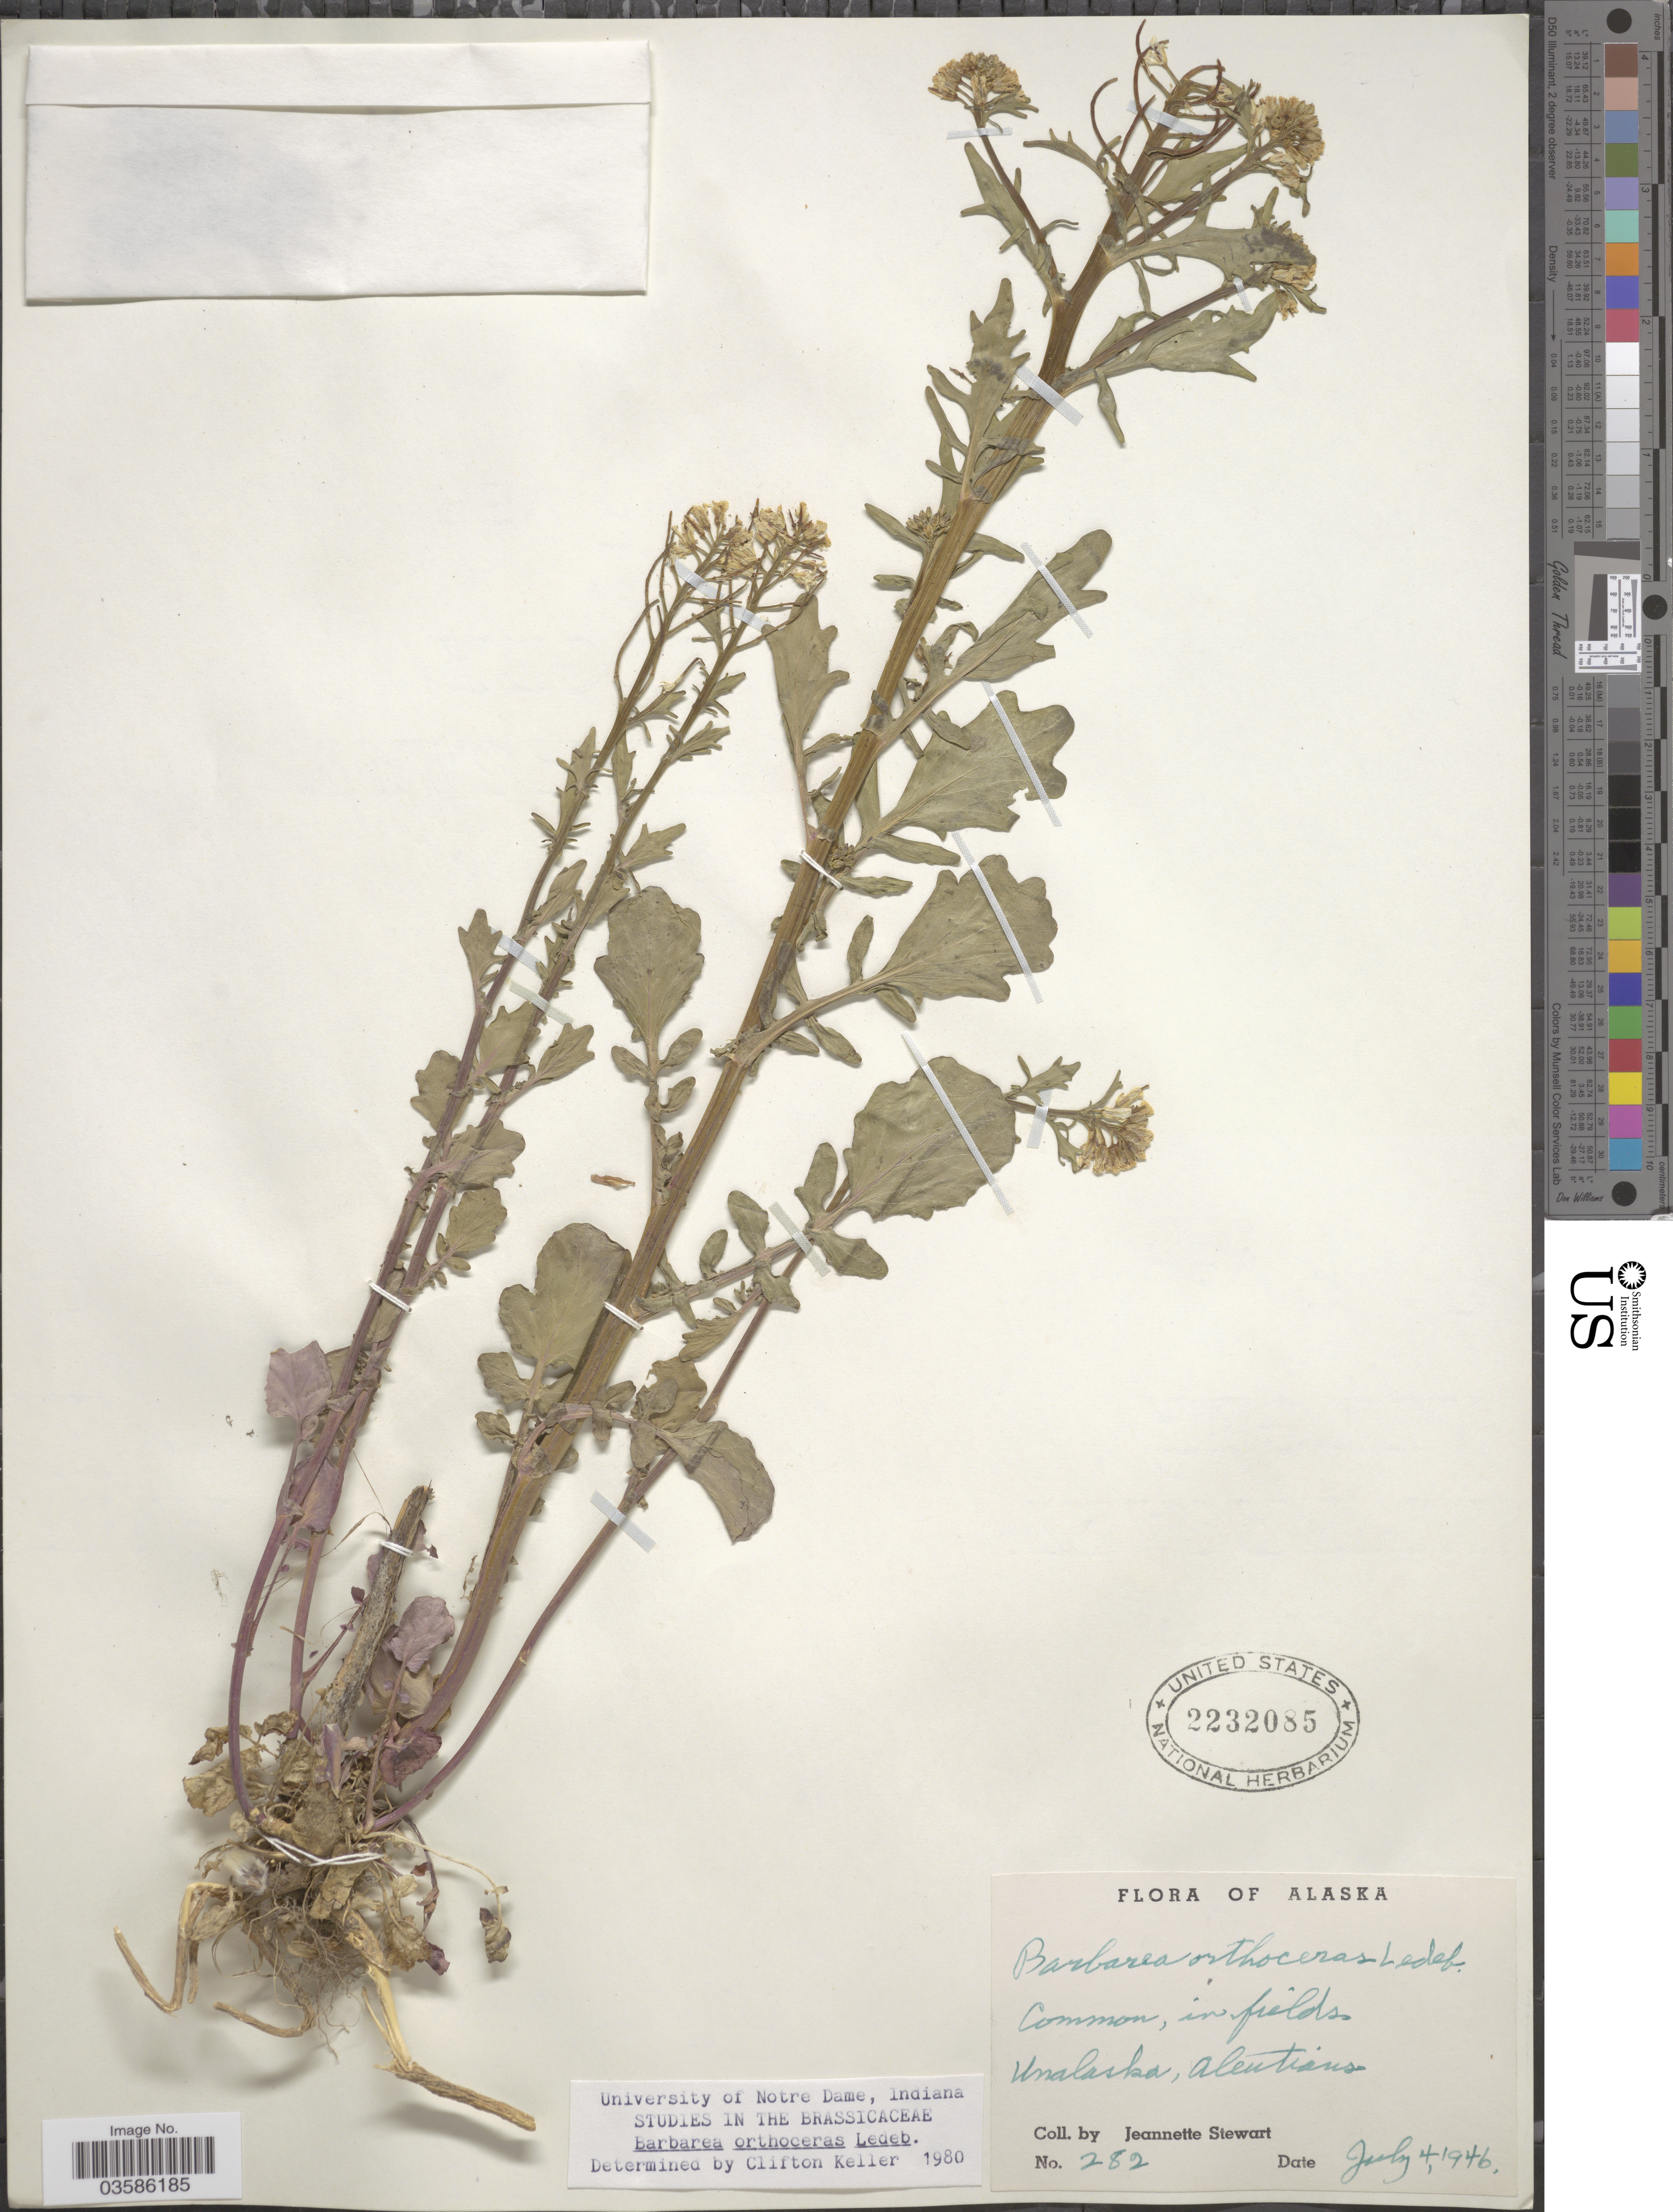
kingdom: Plantae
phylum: Tracheophyta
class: Magnoliopsida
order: Brassicales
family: Brassicaceae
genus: Barbarea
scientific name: Barbarea orthoceras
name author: Ledeb.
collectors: J. Stewart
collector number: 282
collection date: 1946-07-04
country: United States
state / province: Alaska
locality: Unalaska, Aleutians.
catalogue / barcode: US 2232085